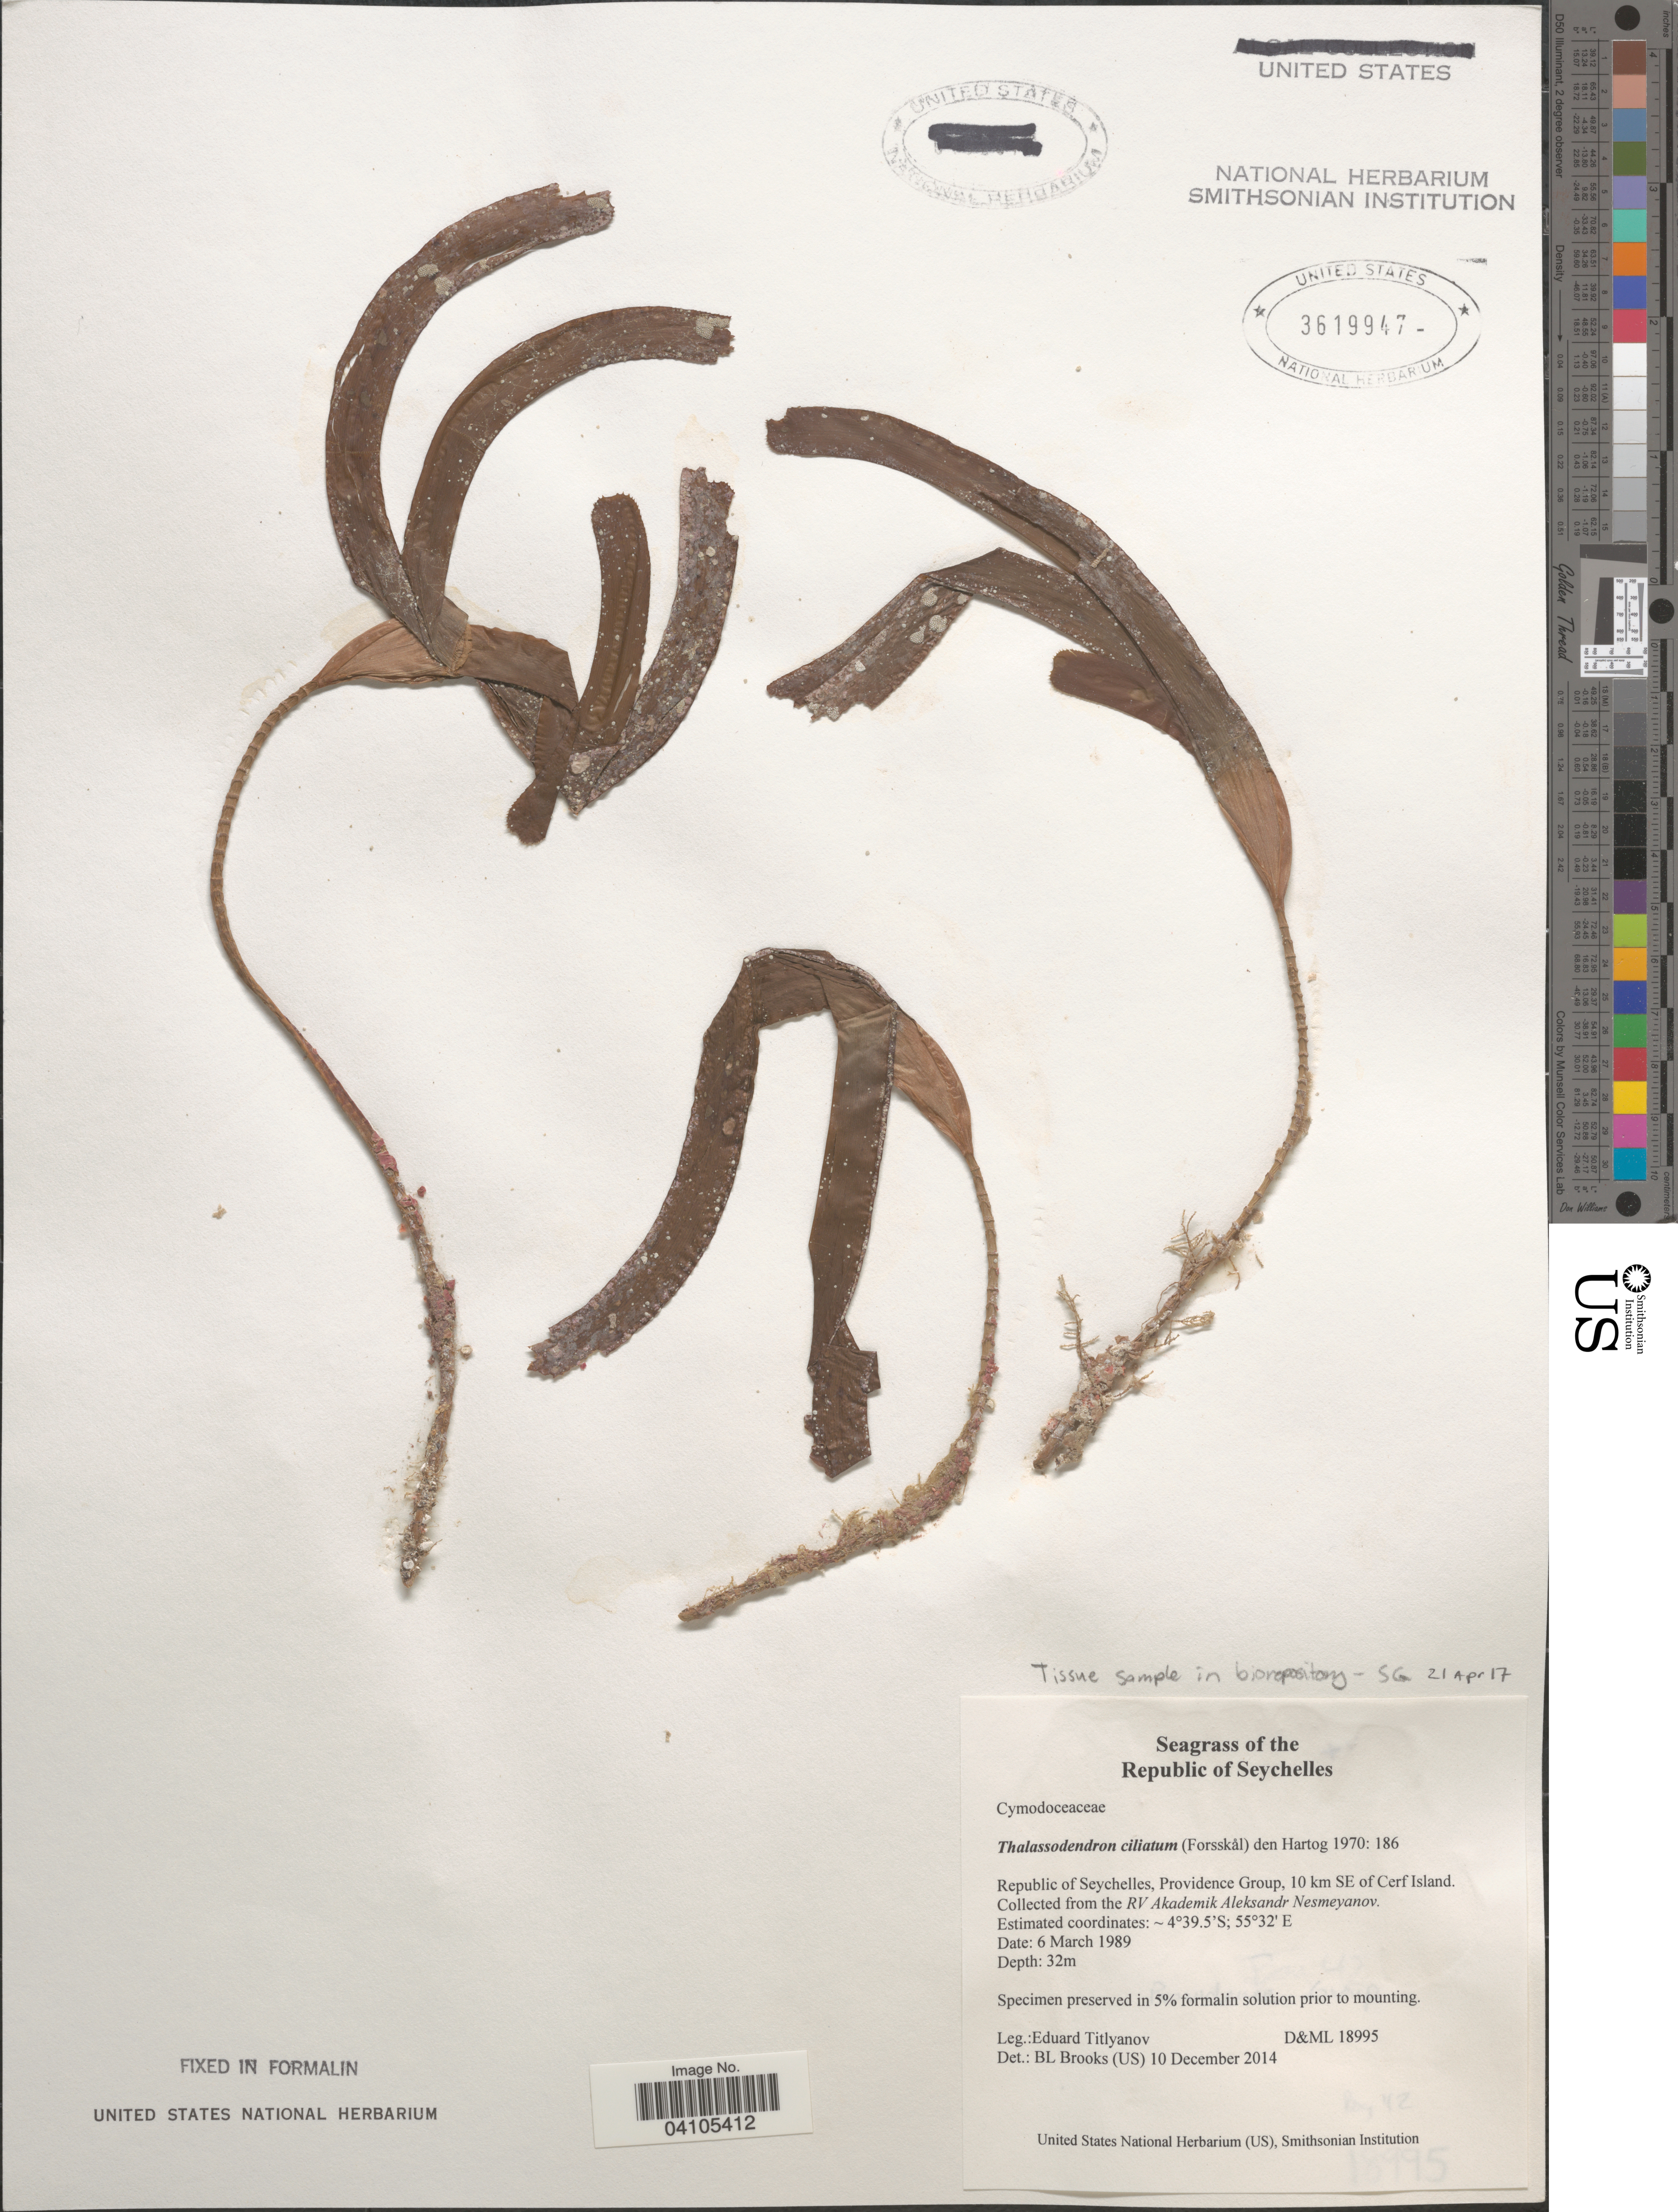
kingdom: Plantae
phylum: Tracheophyta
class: Liliopsida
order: Alismatales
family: Cymodoceaceae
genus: Thalassodendron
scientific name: Thalassodendron ciliatum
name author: (Forssk.) Hartog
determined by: Brooks, B. L., (BOT), Smithsonian Institution - National Museum of Natural History (UNITED STATES)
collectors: E. Titlyanov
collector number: D&ML18995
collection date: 1989-03-06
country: Seychelles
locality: Republic of Seychelles, Providence Group, 10 km SE of Cerf Island.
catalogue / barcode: US 3619947